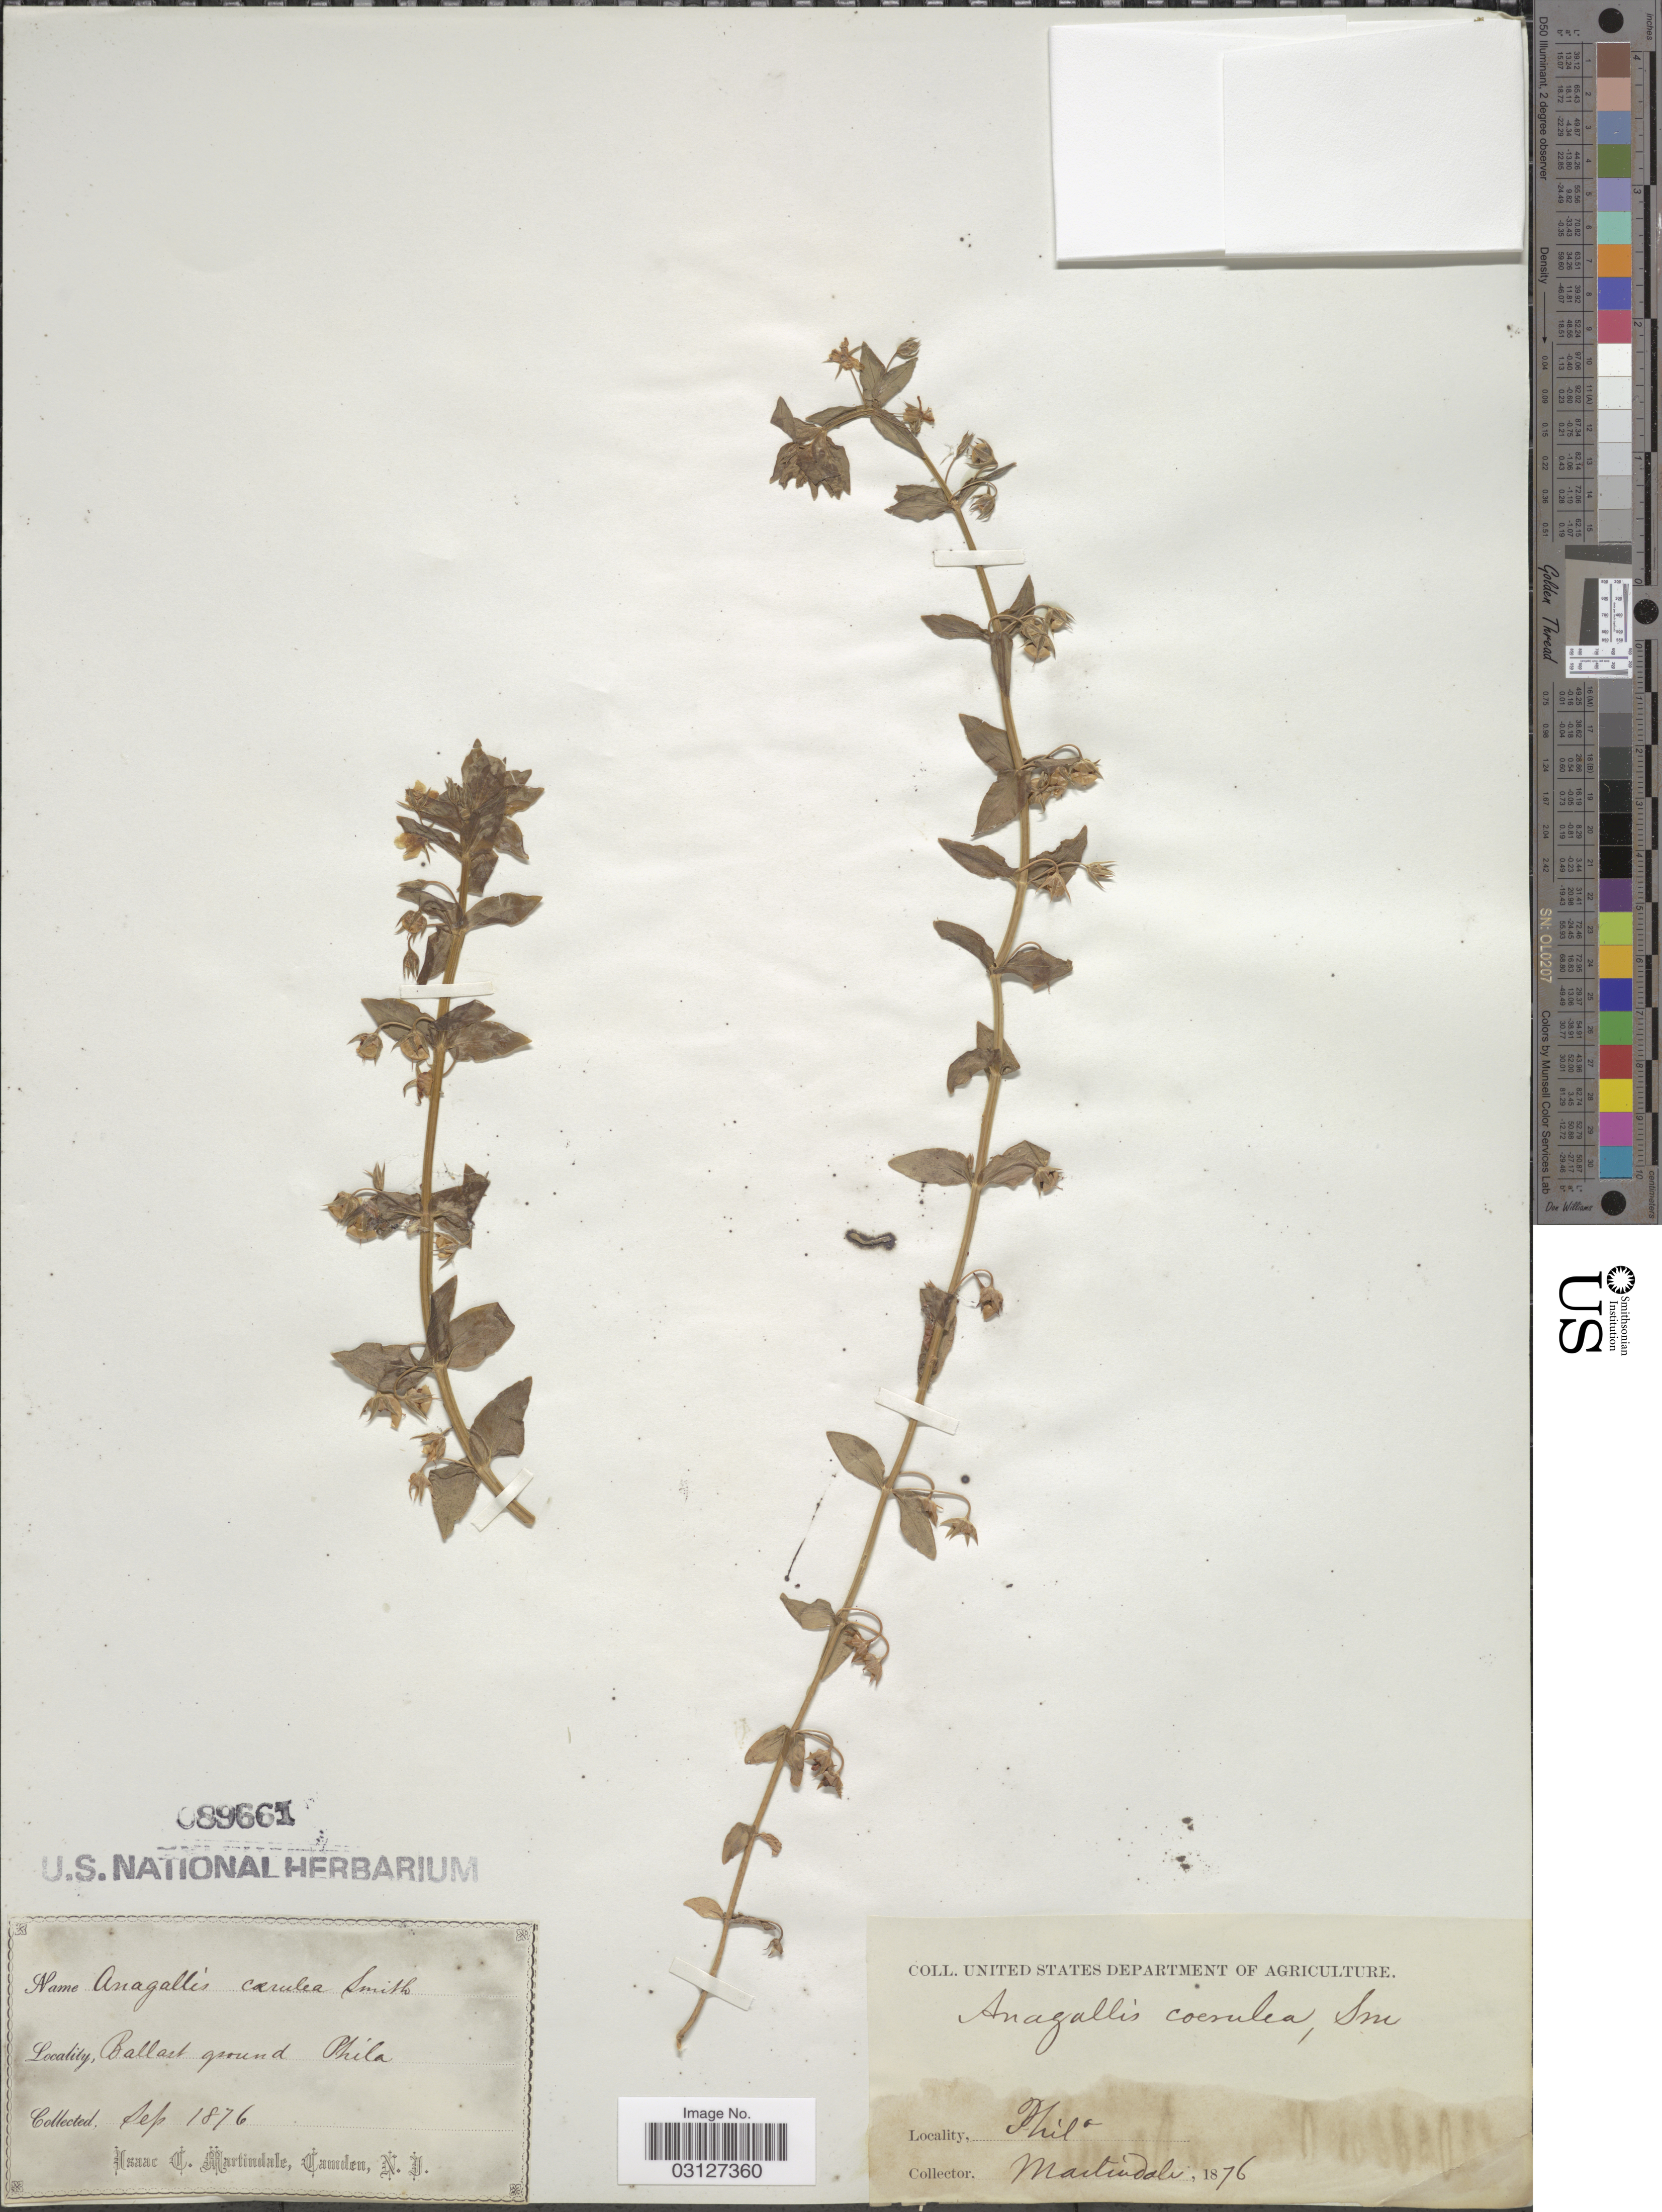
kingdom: Plantae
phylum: Tracheophyta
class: Magnoliopsida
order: Ericales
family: Primulaceae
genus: Anagallis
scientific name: Anagallis caerulea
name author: L.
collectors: I. C. Martindale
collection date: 1876-09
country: United States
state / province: New Jersey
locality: Ballast ground, Phila.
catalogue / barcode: US 89661